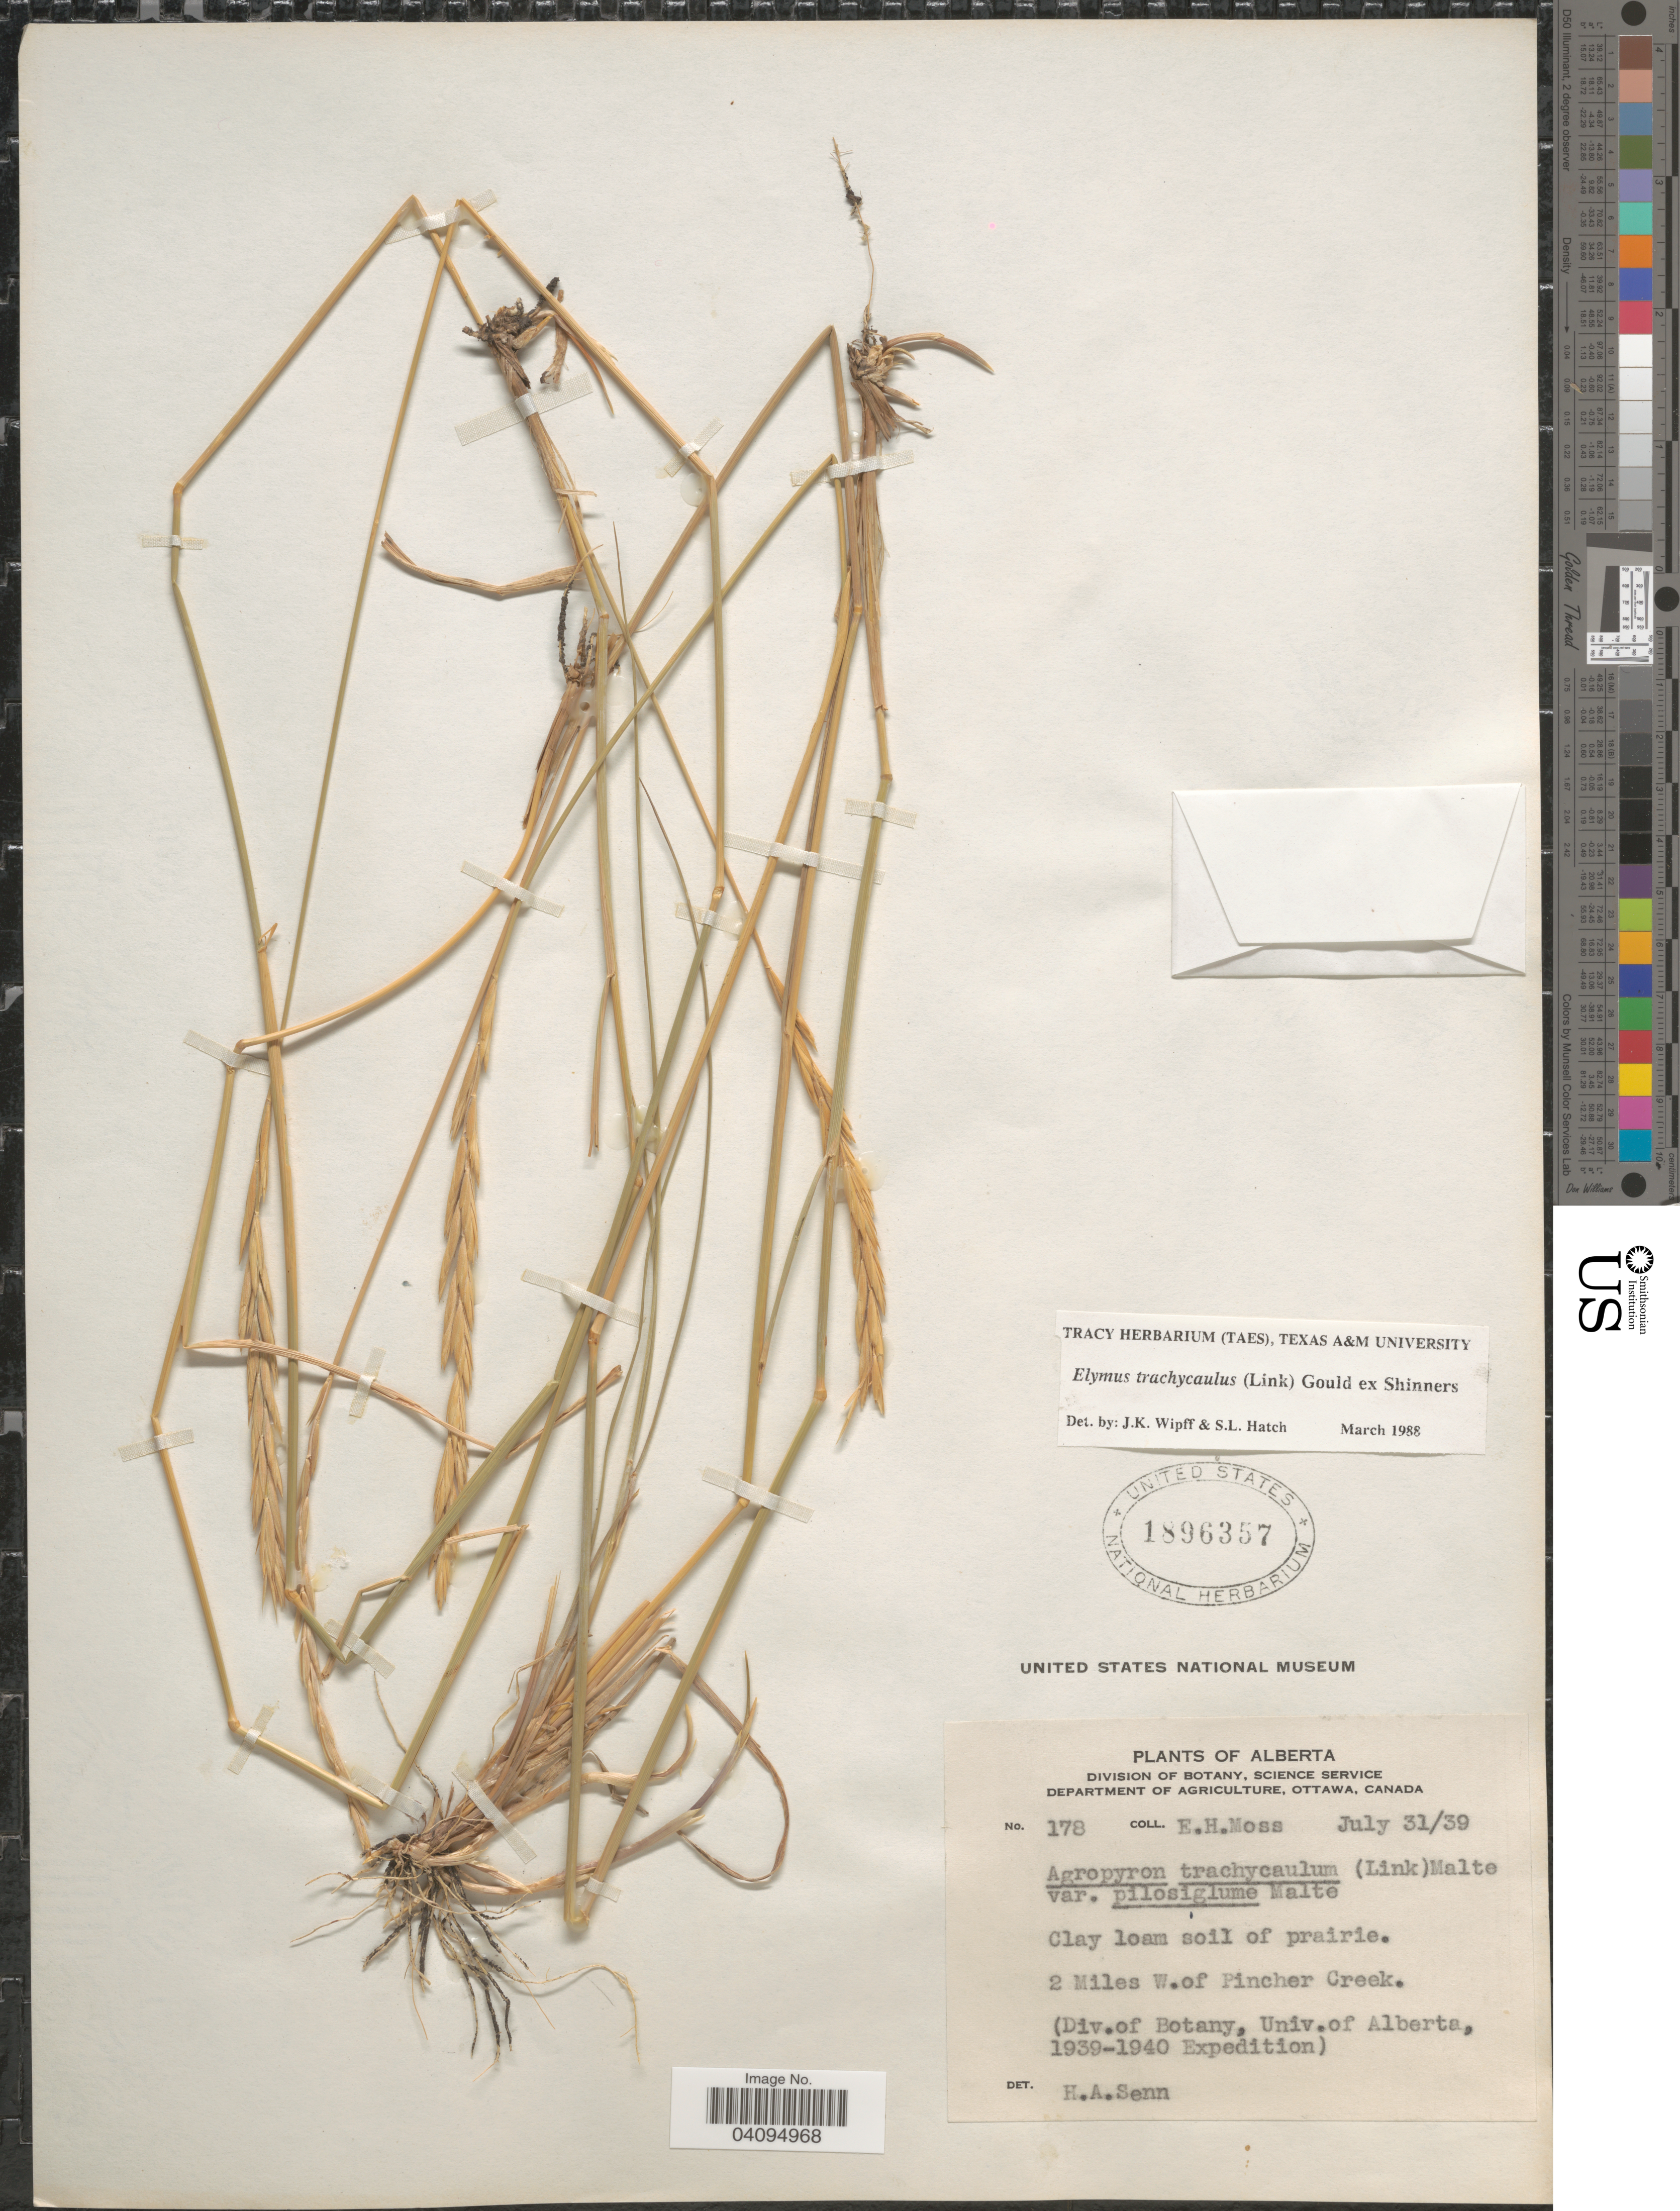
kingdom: Plantae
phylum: Tracheophyta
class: Liliopsida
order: Poales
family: Poaceae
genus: Elymus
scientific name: Elymus trachycaulus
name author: (Link) Gould ex Shinners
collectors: E. Moss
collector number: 178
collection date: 1939-07-31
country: Canada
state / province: Alberta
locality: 2 Miles w.of Pincher Creek. (Div.of Botany, Univ.of Alberta, 1939-1940 Expedition).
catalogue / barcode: US 1896357